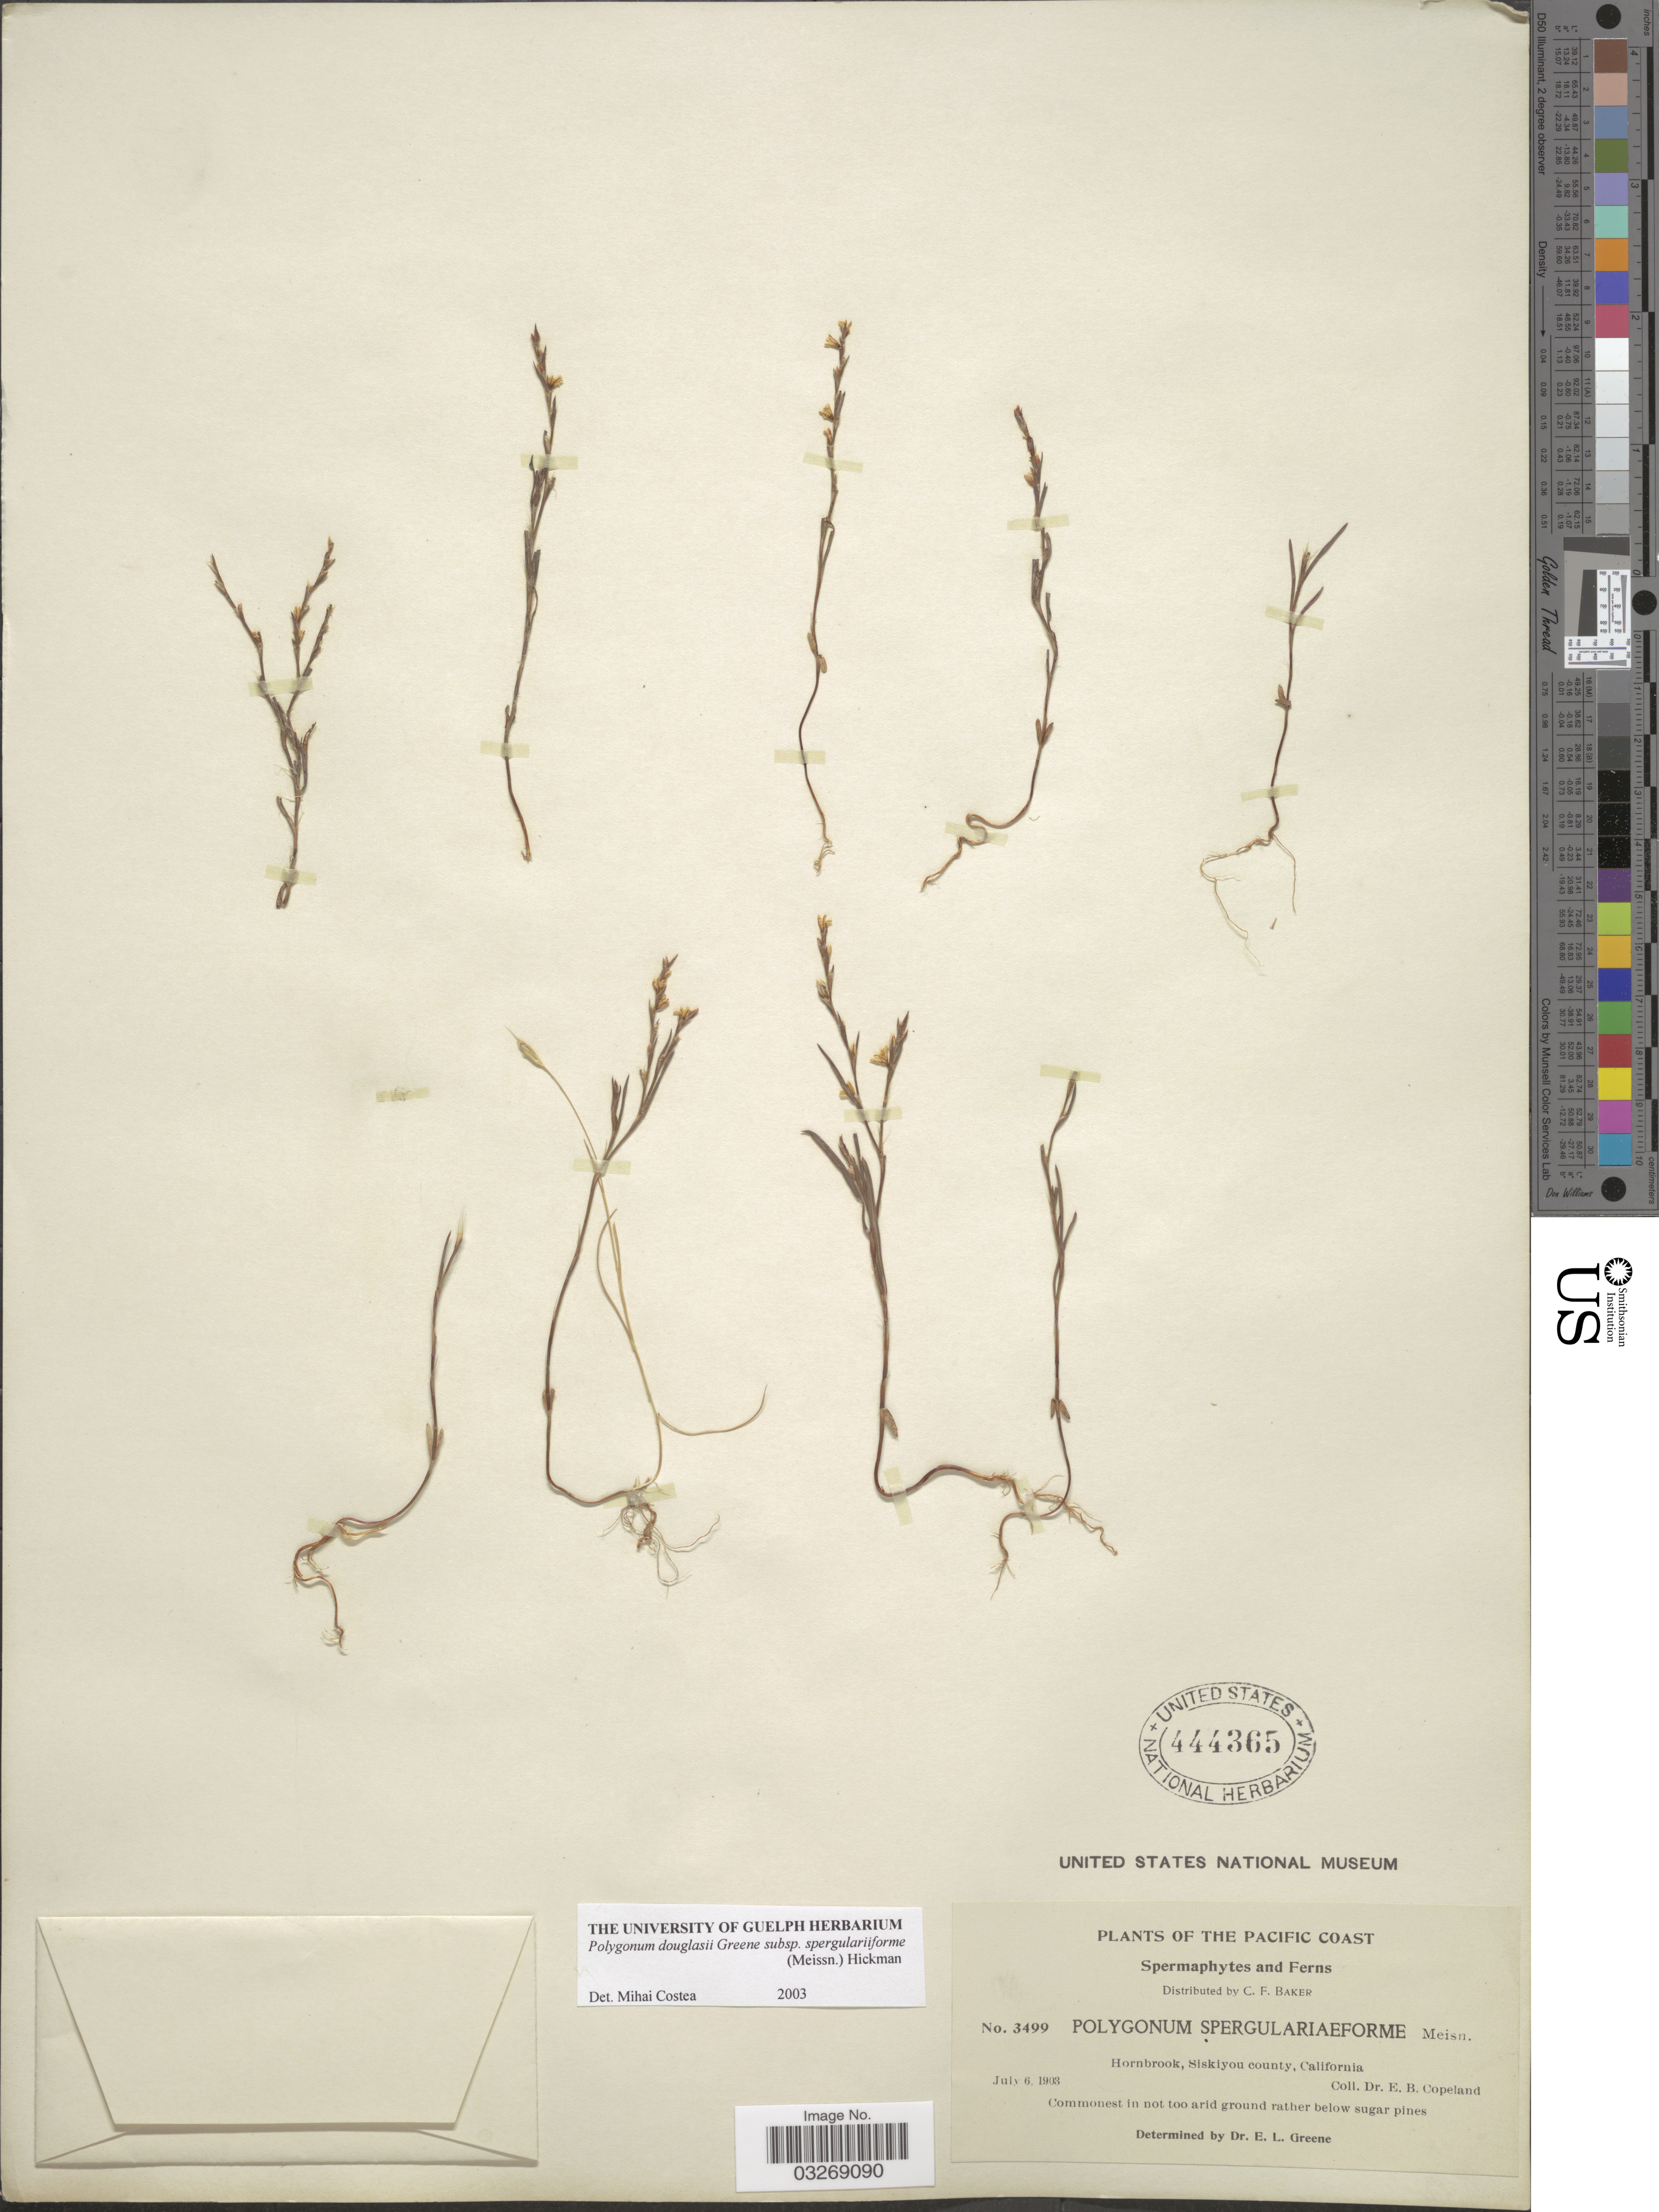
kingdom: Plantae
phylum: Tracheophyta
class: Magnoliopsida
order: Caryophyllales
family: Polygonaceae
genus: Polygonum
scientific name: Polygonum douglasii subsp. spergulariiforme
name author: (Meisn. ex Small) Hickman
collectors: E. B. Copeland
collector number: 3499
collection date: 1903-07-06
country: United States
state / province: California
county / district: Siskiyou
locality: The Pacific Coast. Hornbrook, Siskiyou county.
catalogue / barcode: US 444365